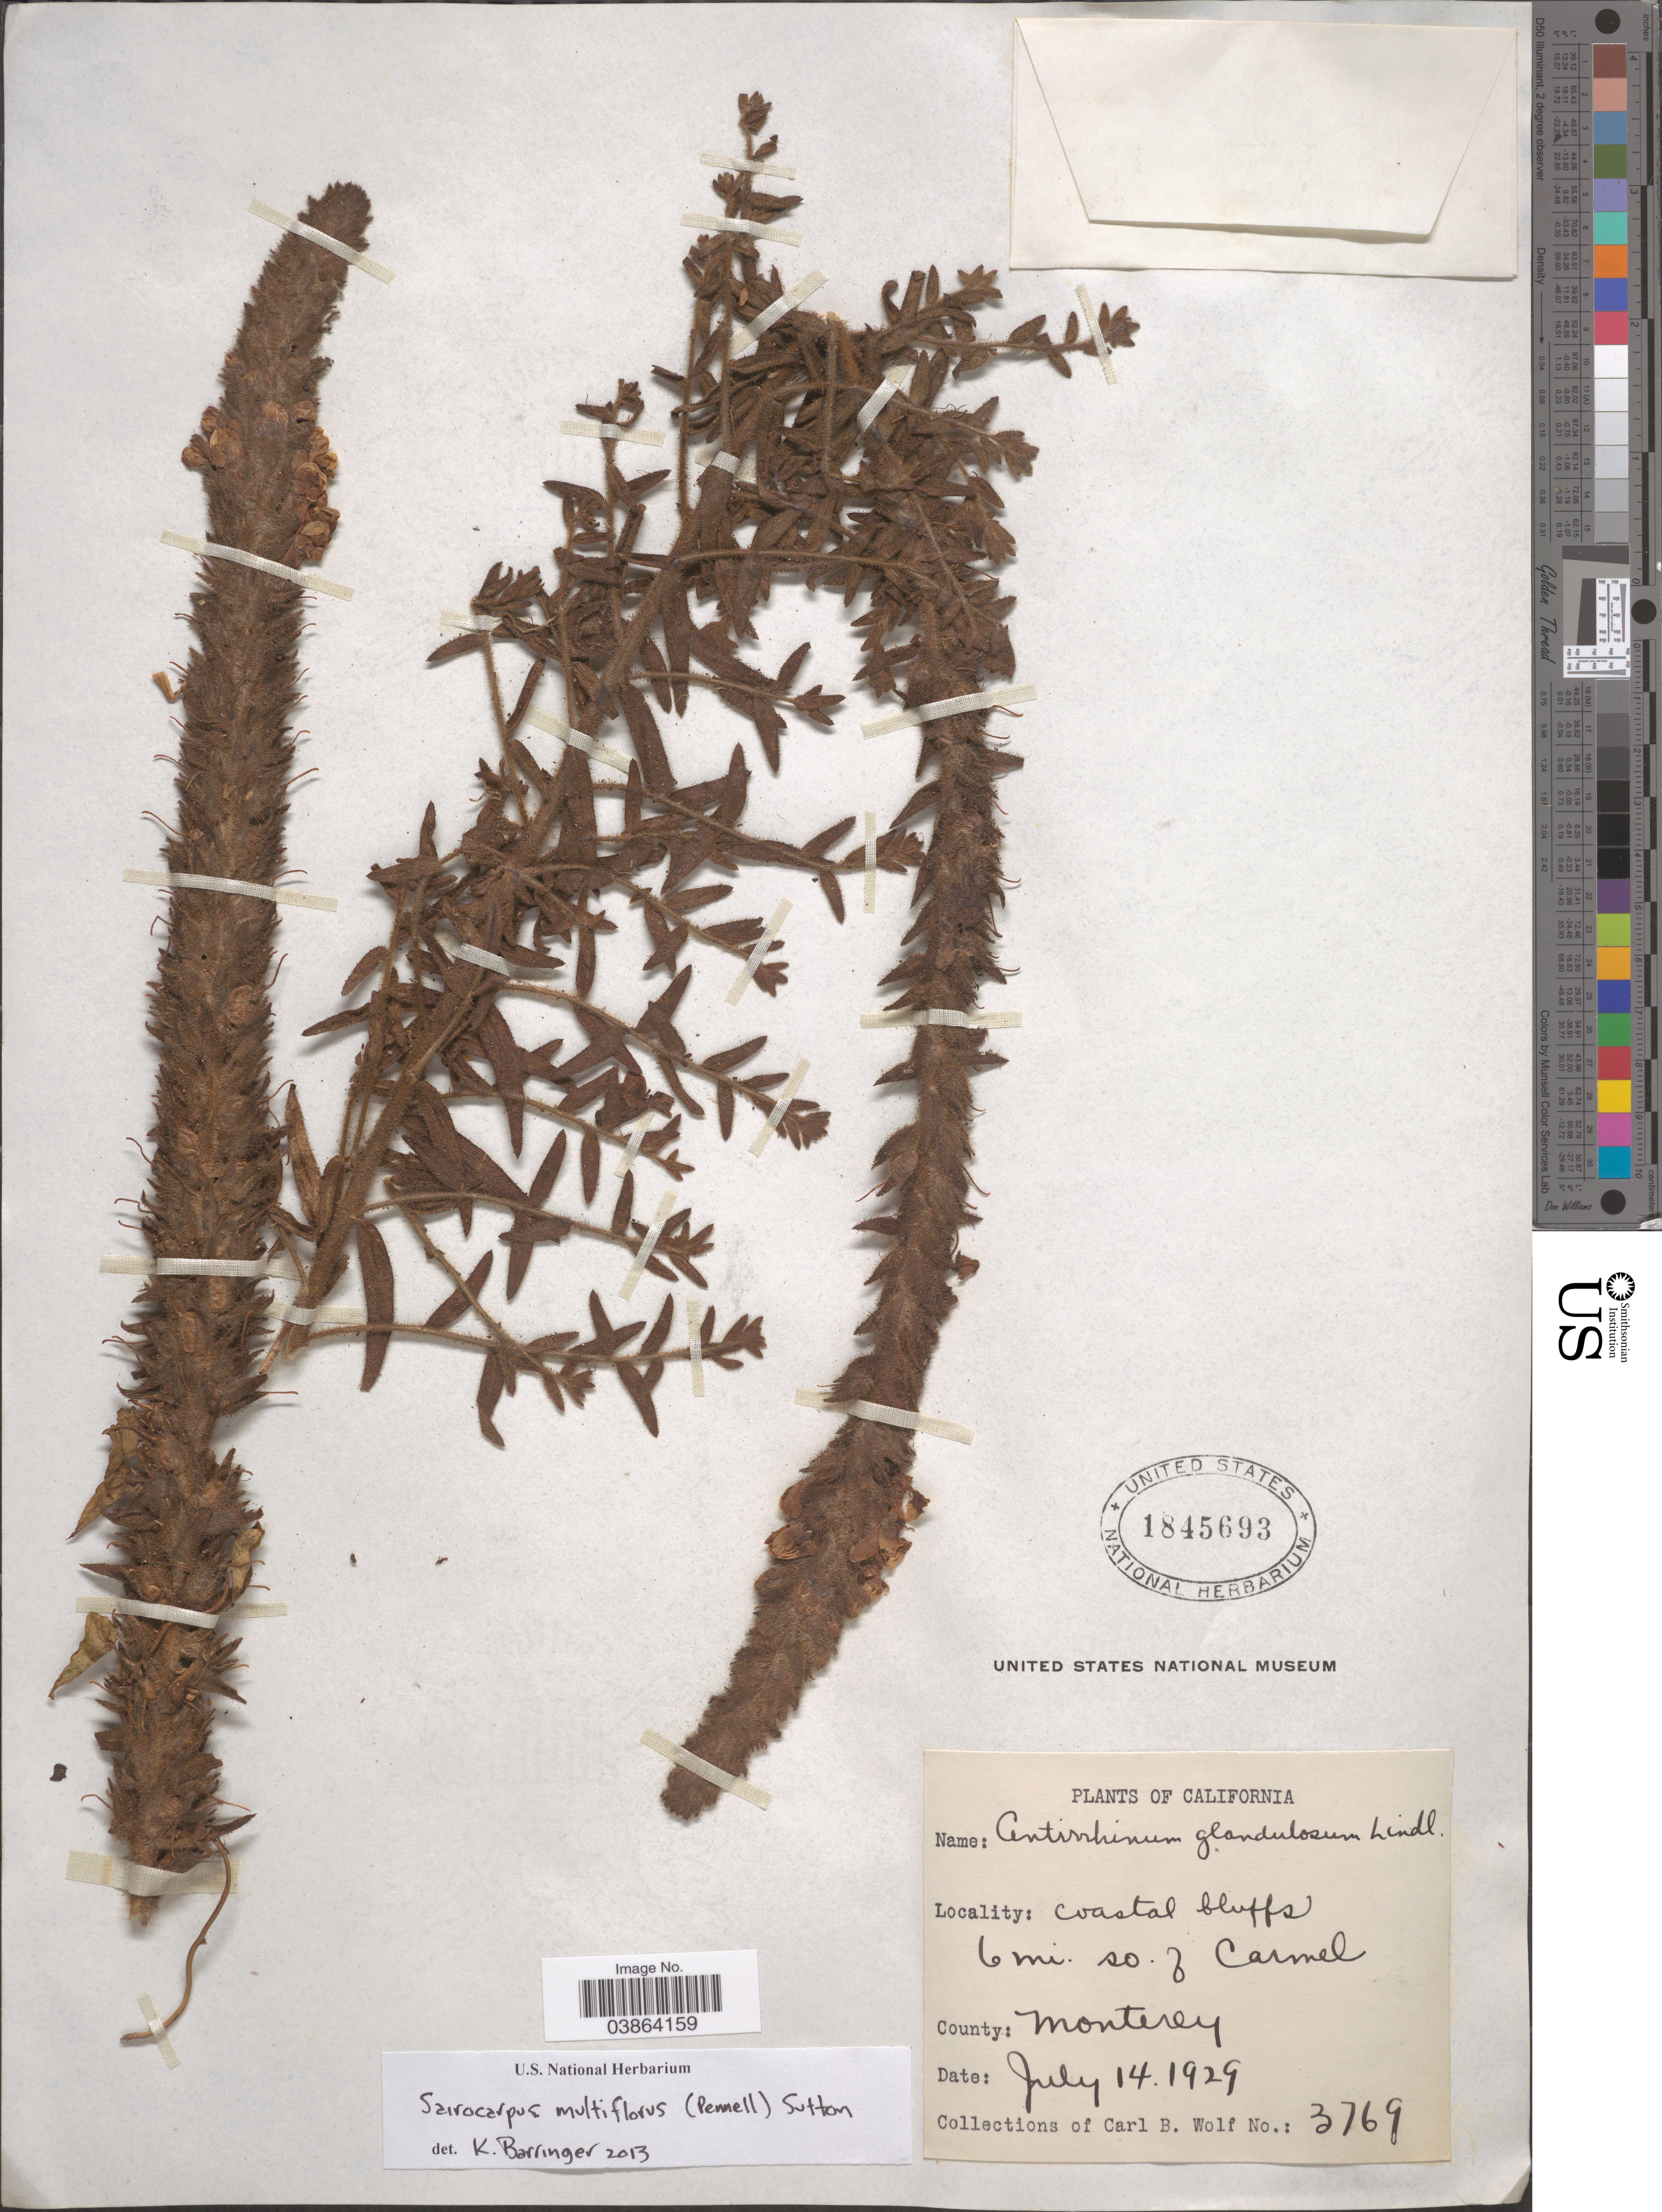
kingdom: Plantae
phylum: Tracheophyta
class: Magnoliopsida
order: Lamiales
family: Plantaginaceae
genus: Sairocarpus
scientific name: Sairocarpus multiflorus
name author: (Pennell) D.A. Sutton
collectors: C. B. Wolf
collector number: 3769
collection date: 1929-07-14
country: United States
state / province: California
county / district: Monterey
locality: Coastal bluffs, 6 mi. so. of Carmel. County: Monterey.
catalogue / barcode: US 1845693